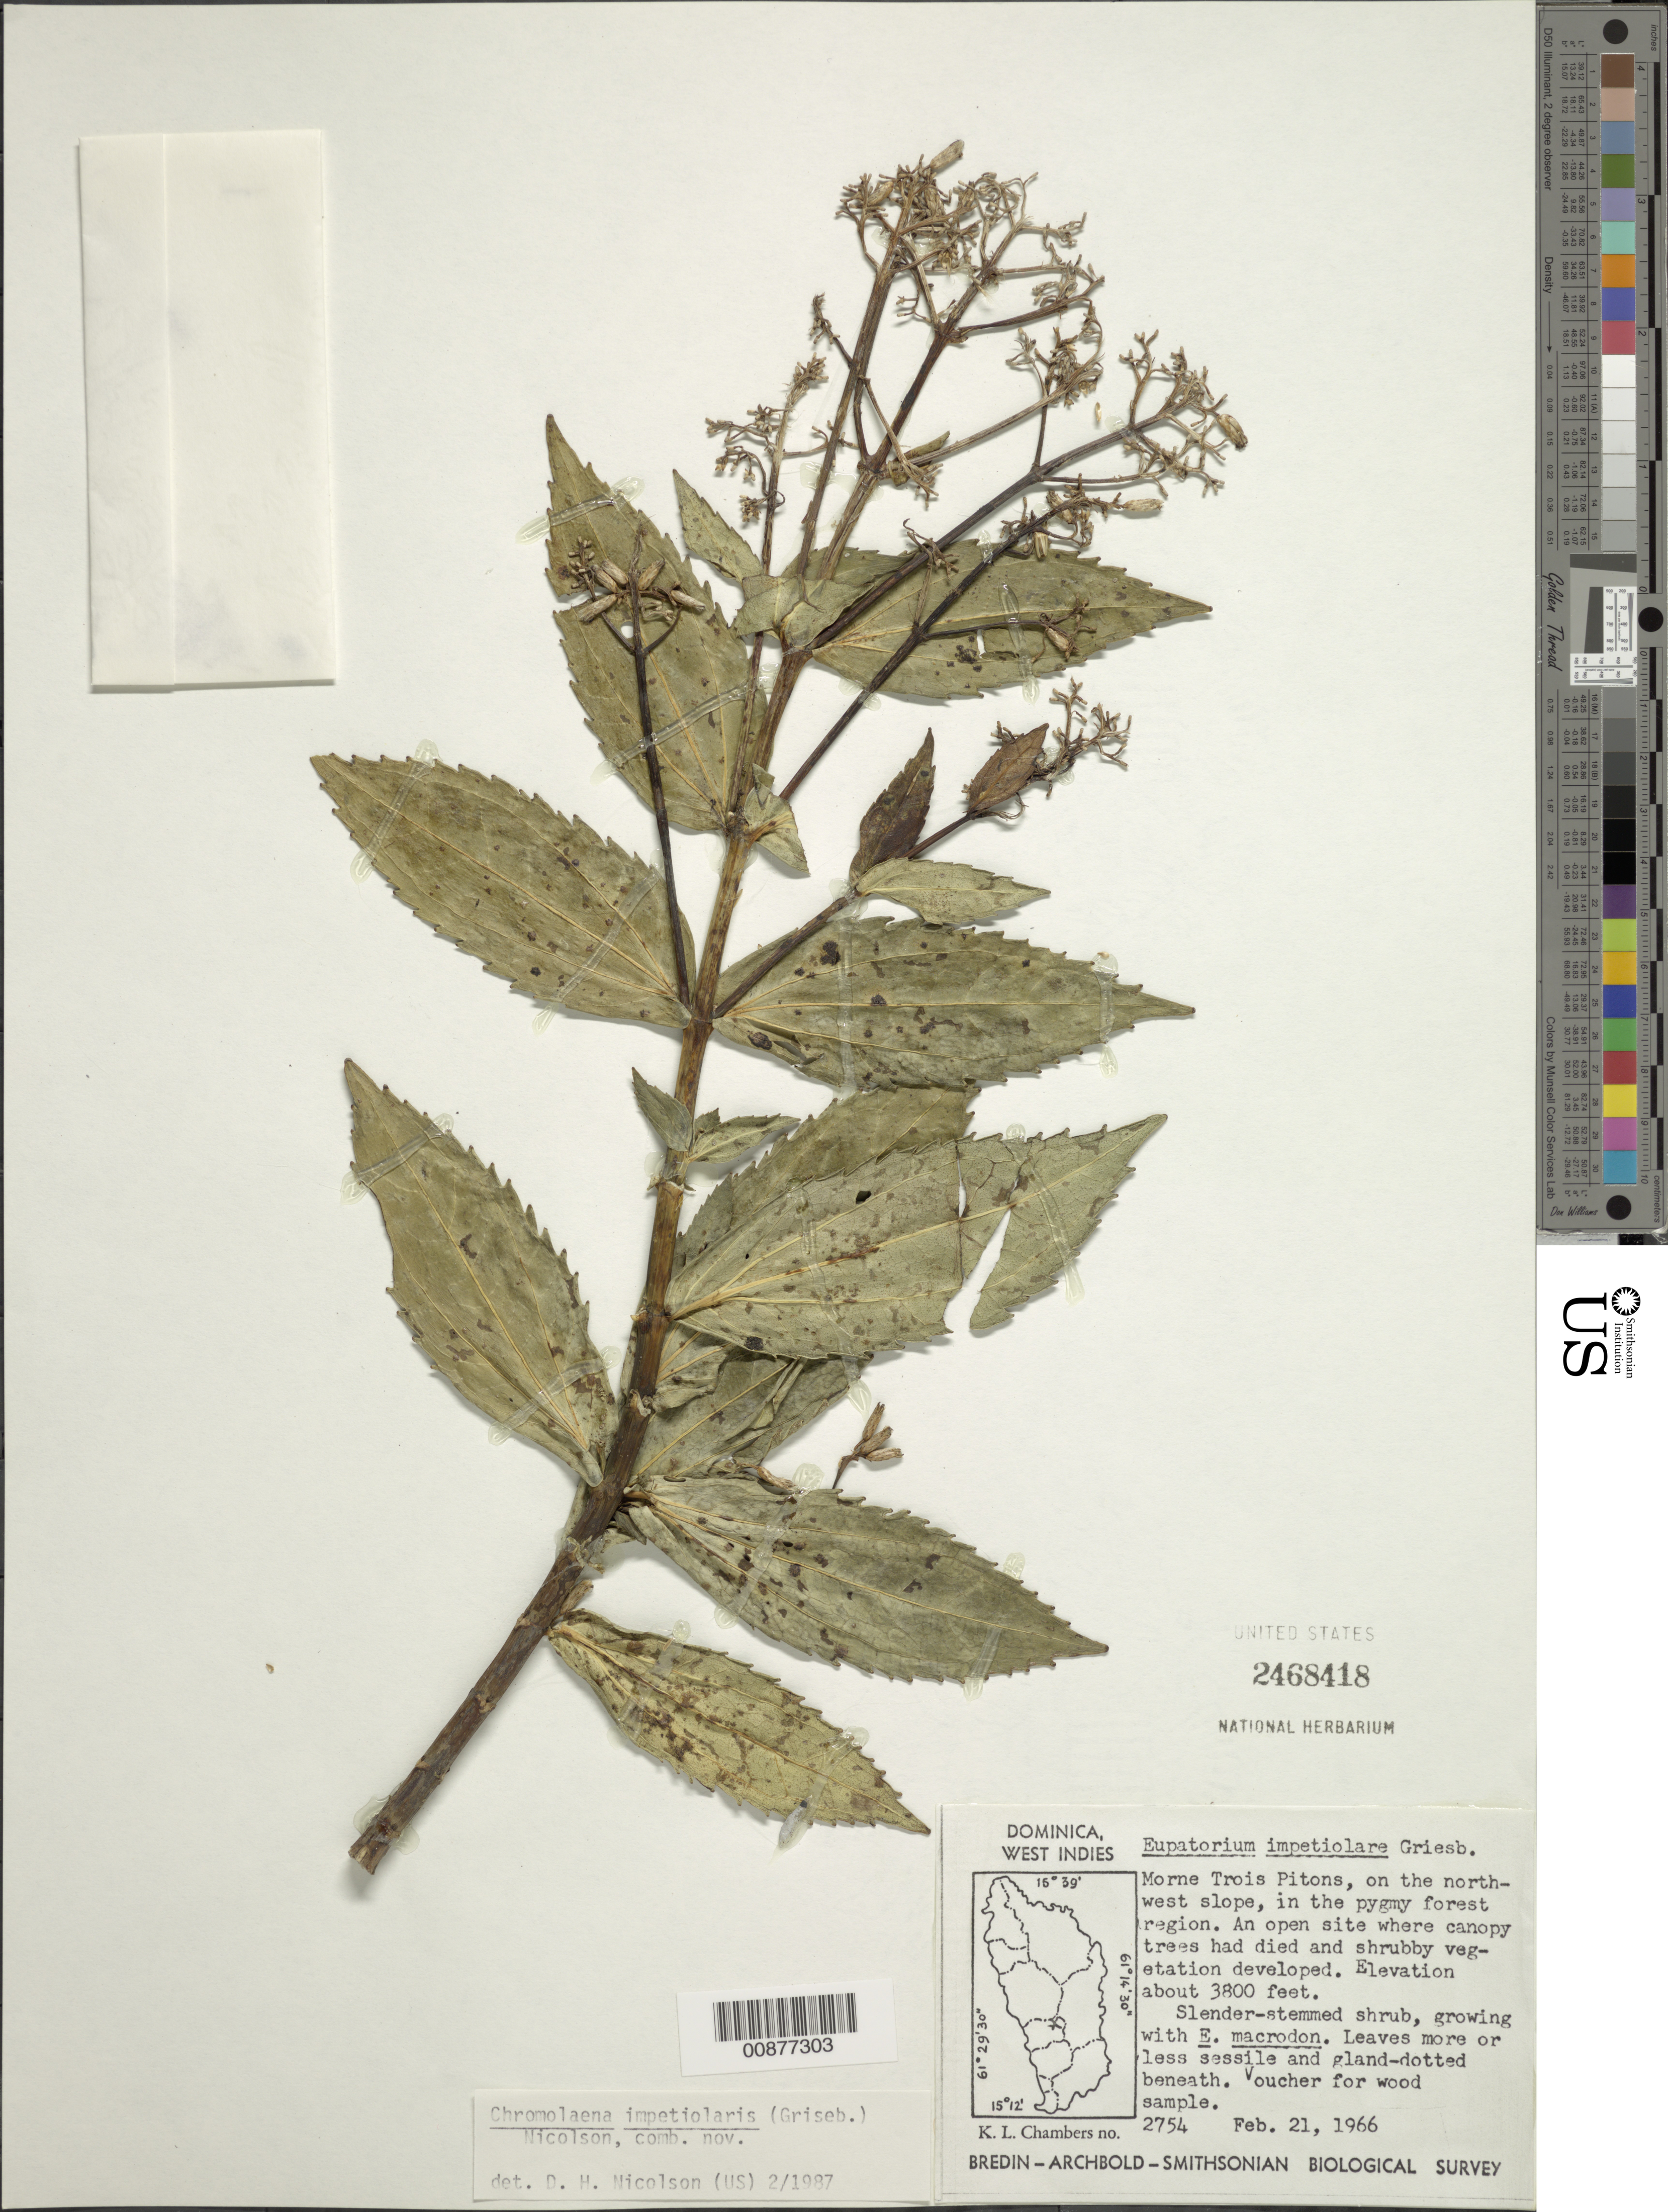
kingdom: Plantae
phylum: Tracheophyta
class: Magnoliopsida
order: Asterales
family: Asteraceae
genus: Chromolaena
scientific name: Chromolaena impetiolaris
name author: (Griseb.) Nicolson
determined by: Nicolson, Dan H.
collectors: K. L. Chambers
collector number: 2754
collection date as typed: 21 Feb 1966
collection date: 1966-02-21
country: Dominica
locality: Morne Trois Pitons, on NW slope, in pygmy forest region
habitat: Pygmy forest: open site where canopy trees had died and shrubby vegetation developed. Growing with E. macrodon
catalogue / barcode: US 2468418